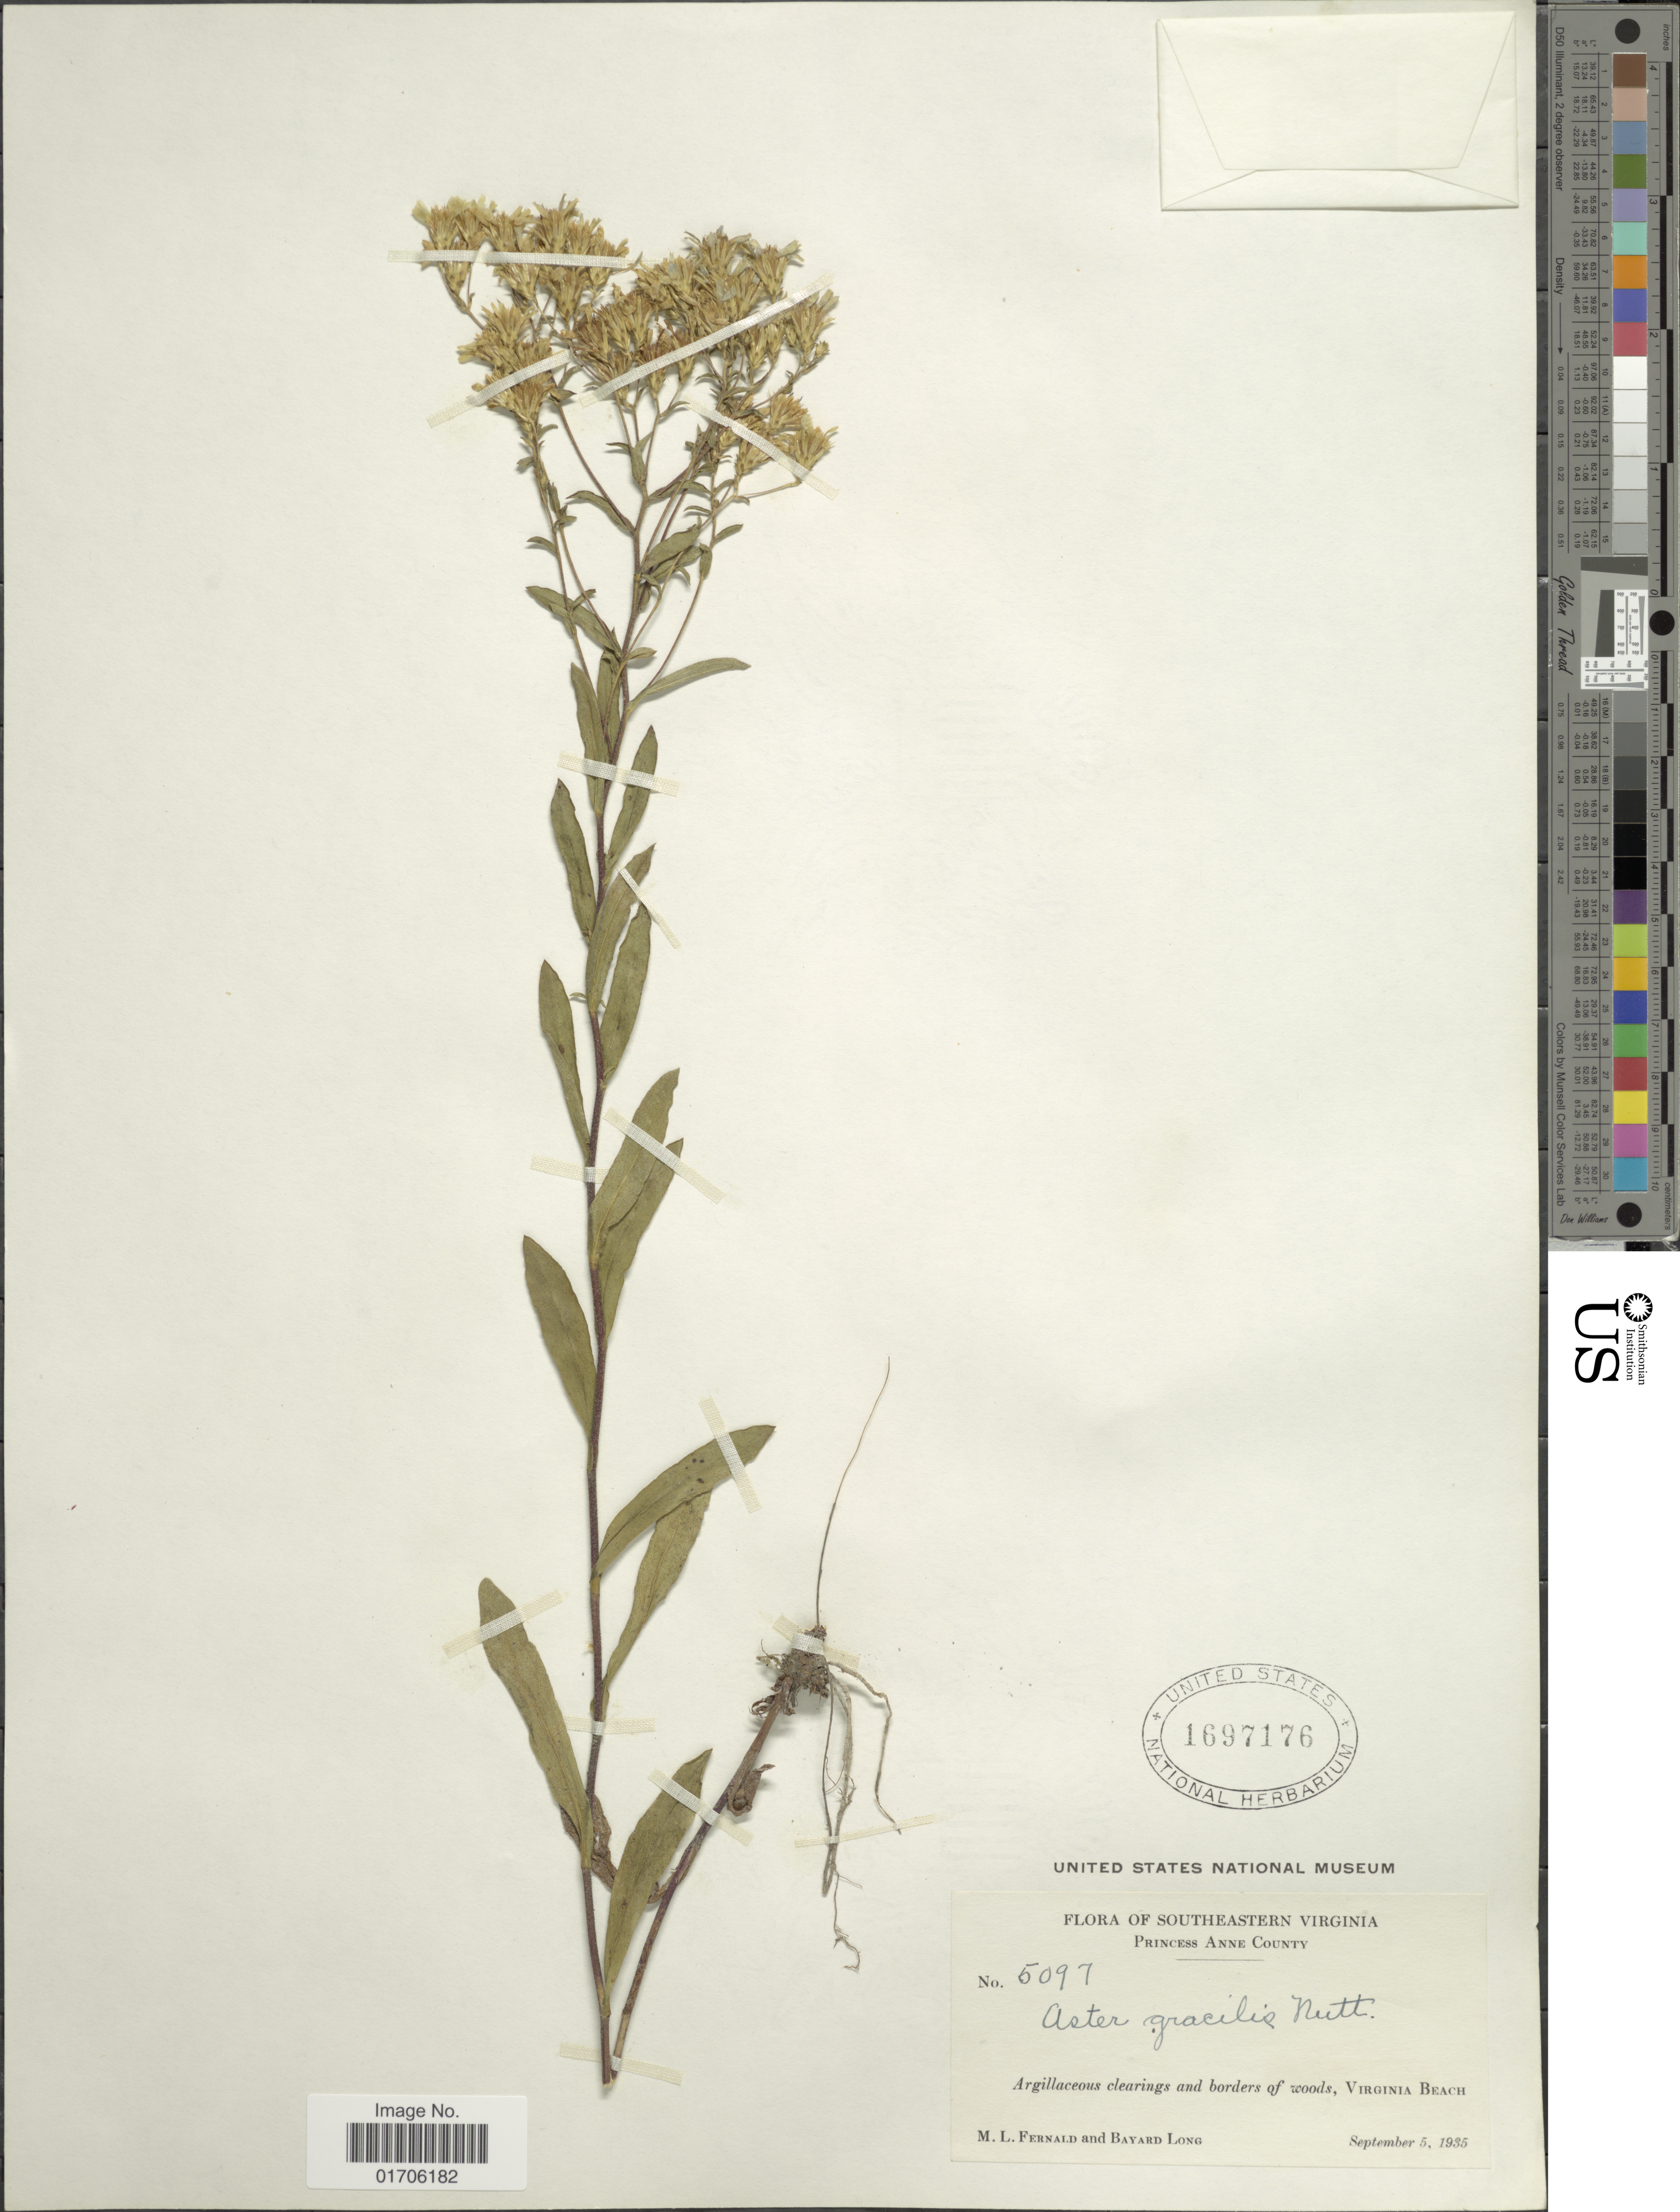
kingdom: Plantae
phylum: Tracheophyta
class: Magnoliopsida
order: Asterales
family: Asteraceae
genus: Eurybia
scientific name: Eurybia compacta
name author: G.L. Nesom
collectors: M. L. Fernald & B. Long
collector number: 5097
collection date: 1935-09-05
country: United States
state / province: Virginia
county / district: City of Virginia Beach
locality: Southeastern Virginia. Princess Anne County. Argillaceous clearings and borders of woods, Virginia Beach.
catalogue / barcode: US 1697176